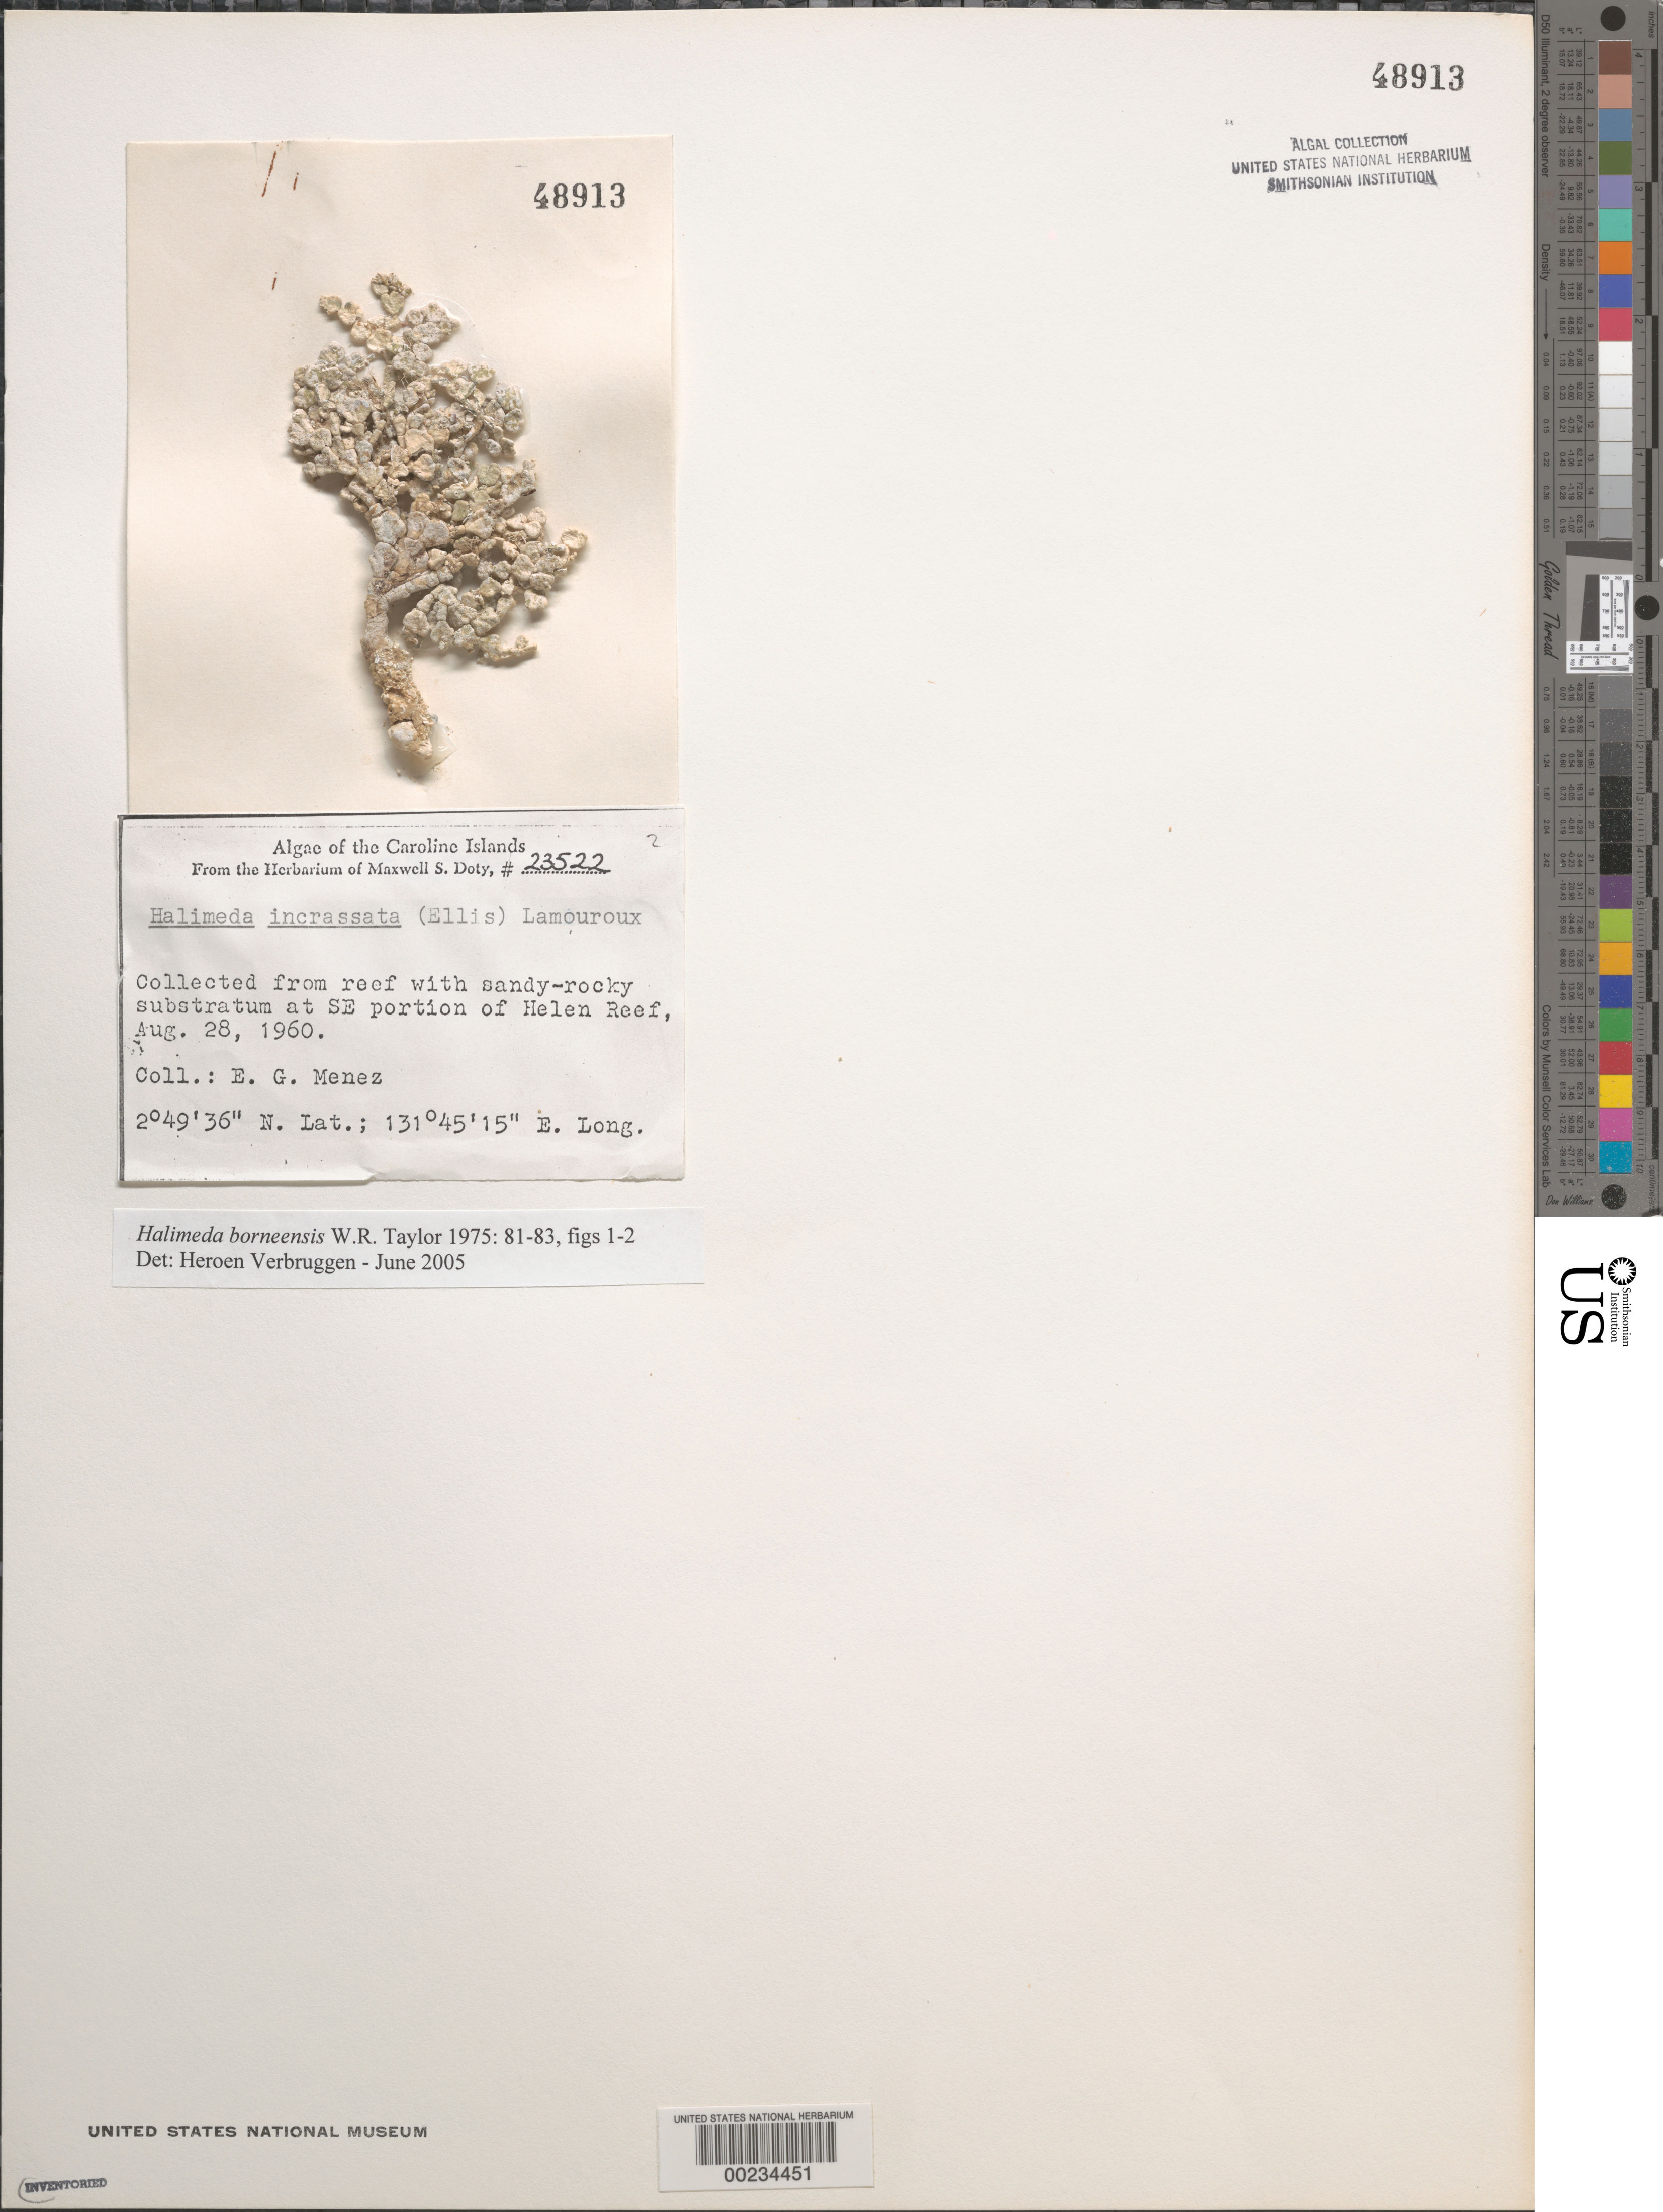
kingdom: Plantae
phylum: Chlorophyta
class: Ulvophyceae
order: Bryopsidales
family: Halimedaceae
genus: Halimeda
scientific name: Halimeda borneensis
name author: W.R. Taylor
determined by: Verbruggen, H.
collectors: Meñez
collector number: MSD 23522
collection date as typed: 28 Aug 1960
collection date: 1960-08-28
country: Palau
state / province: Belau Outliers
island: Helen Atoll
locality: Helen Reef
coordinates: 2 49' 36" N, 131 45' 15" E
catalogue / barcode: US 48913